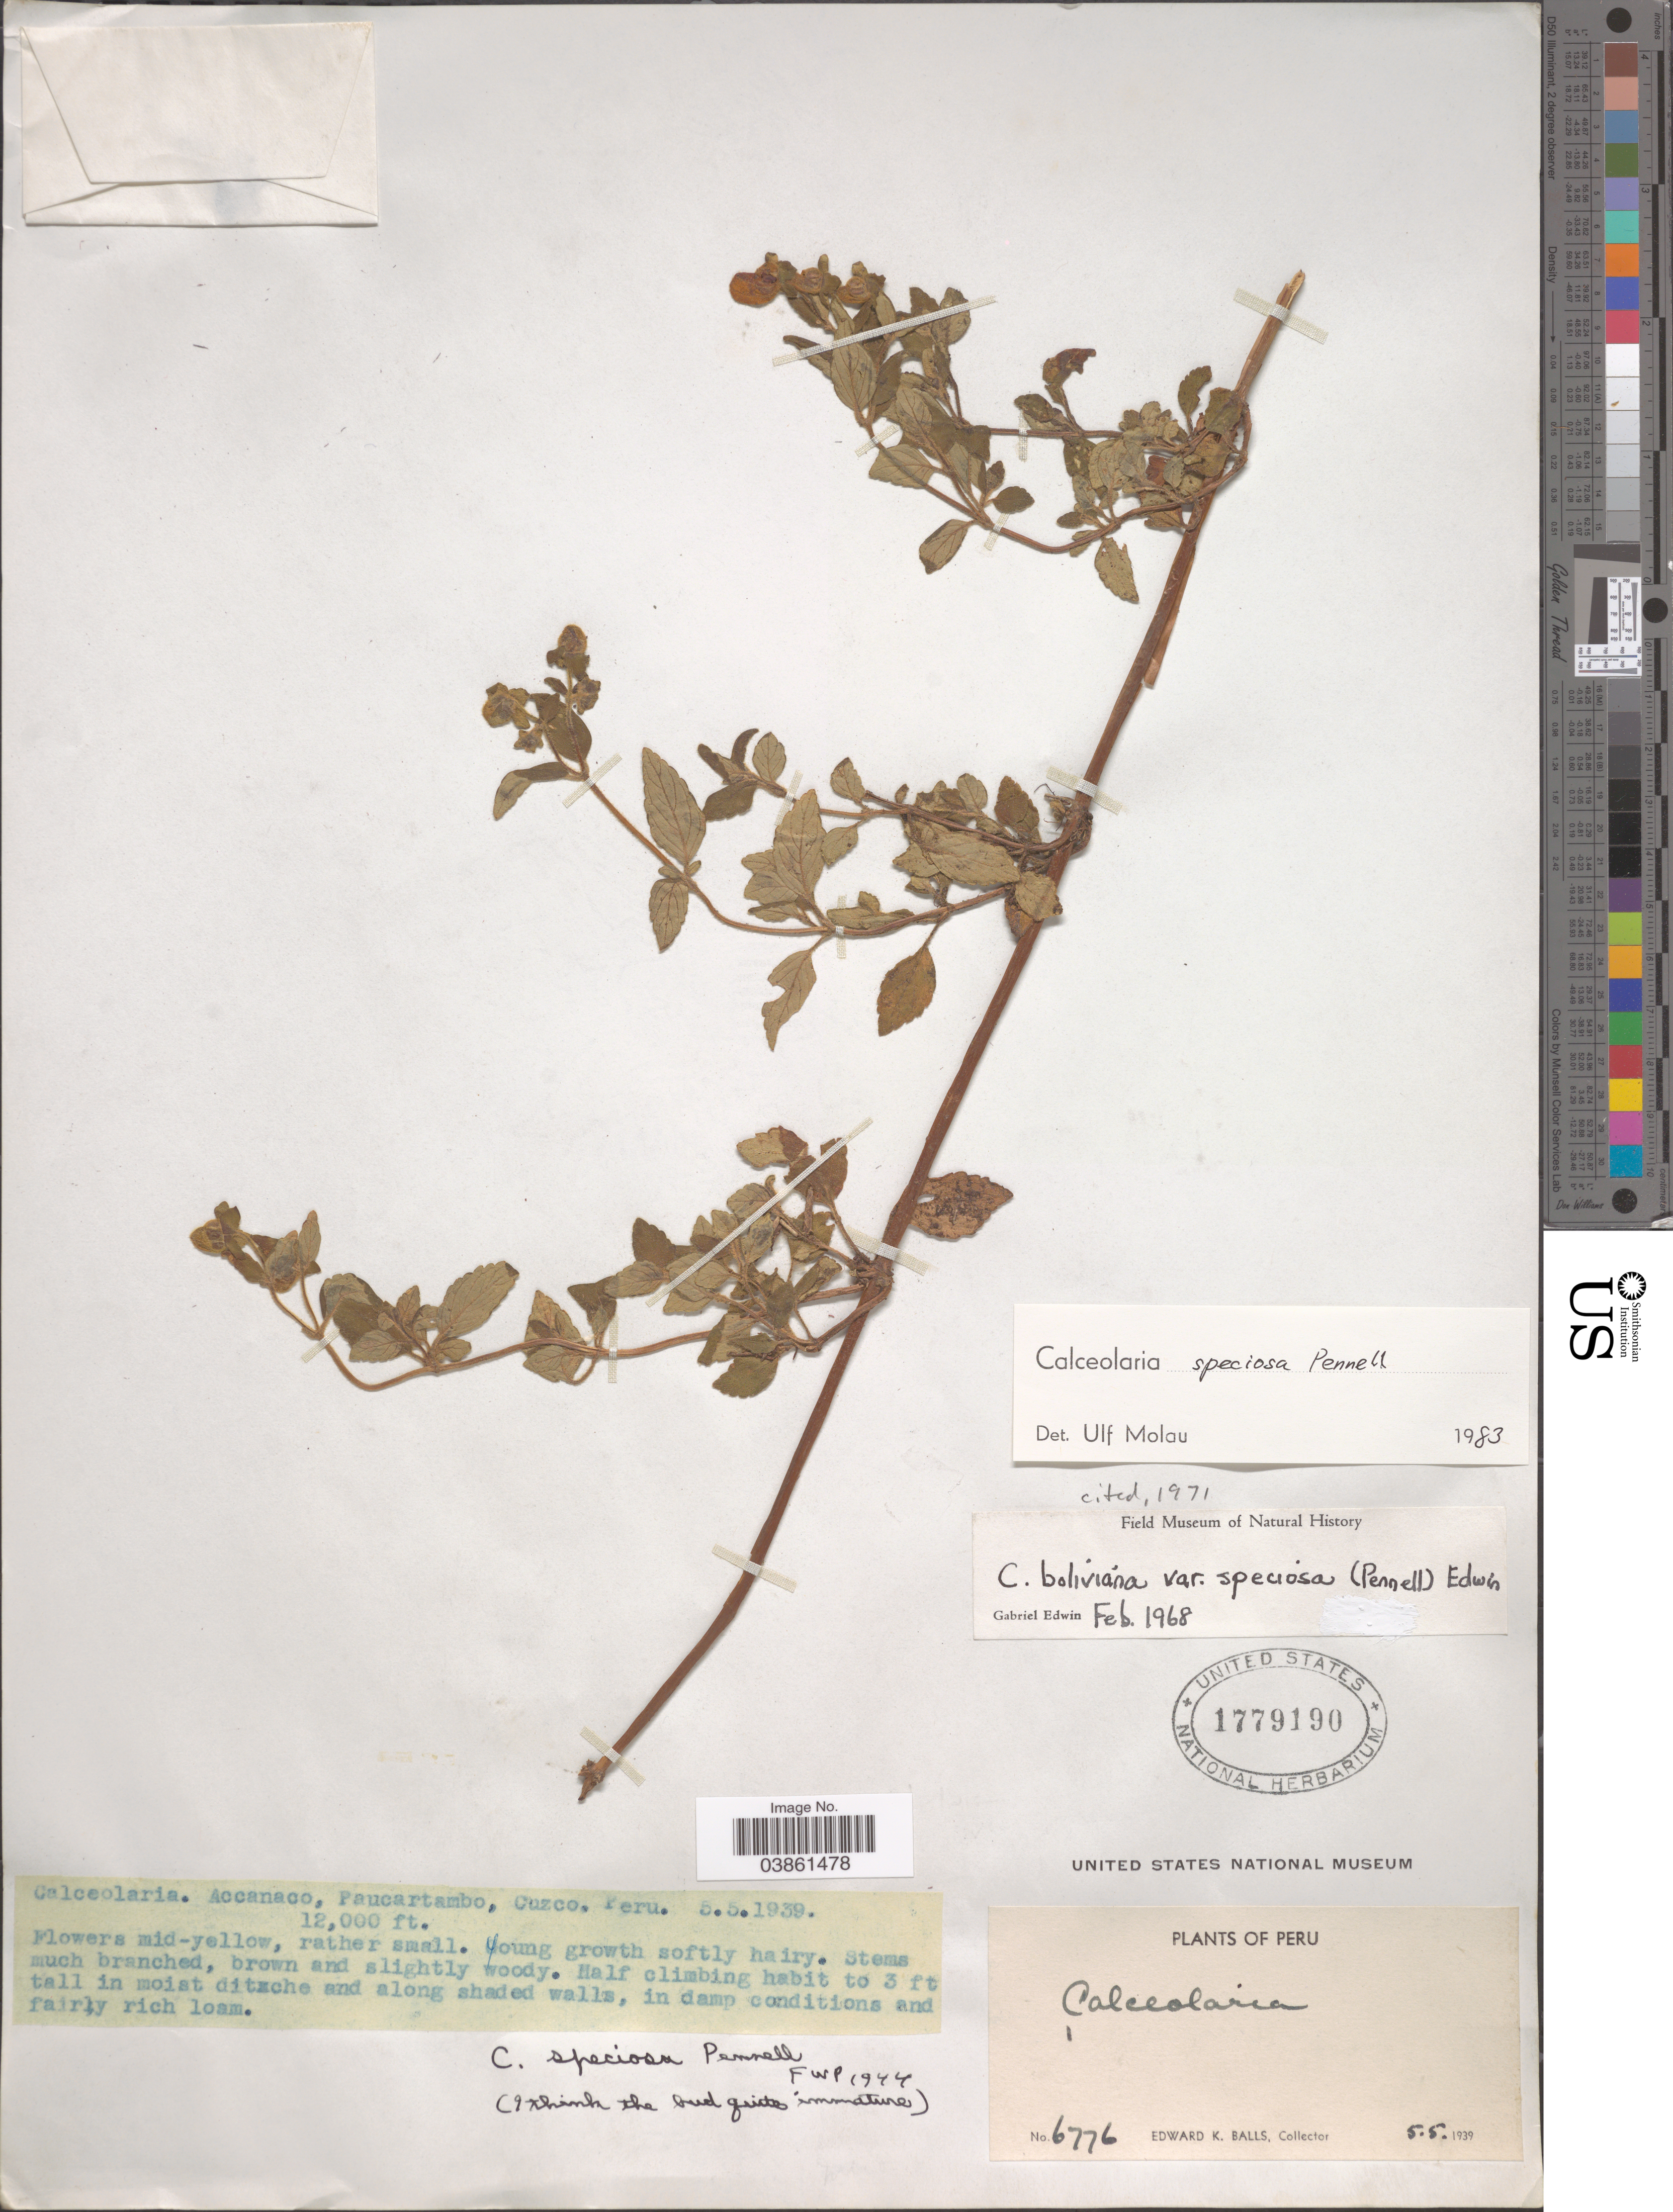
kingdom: Plantae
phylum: Tracheophyta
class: Magnoliopsida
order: Lamiales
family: Calceolariaceae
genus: Calceolaria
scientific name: Calceolaria speciosa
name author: Pennell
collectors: E. K. Balls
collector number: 6776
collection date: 1939-05-05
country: Peru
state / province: Cusco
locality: Accanaco, Paucartambo. Cuzco.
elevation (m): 3658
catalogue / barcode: US 1779190